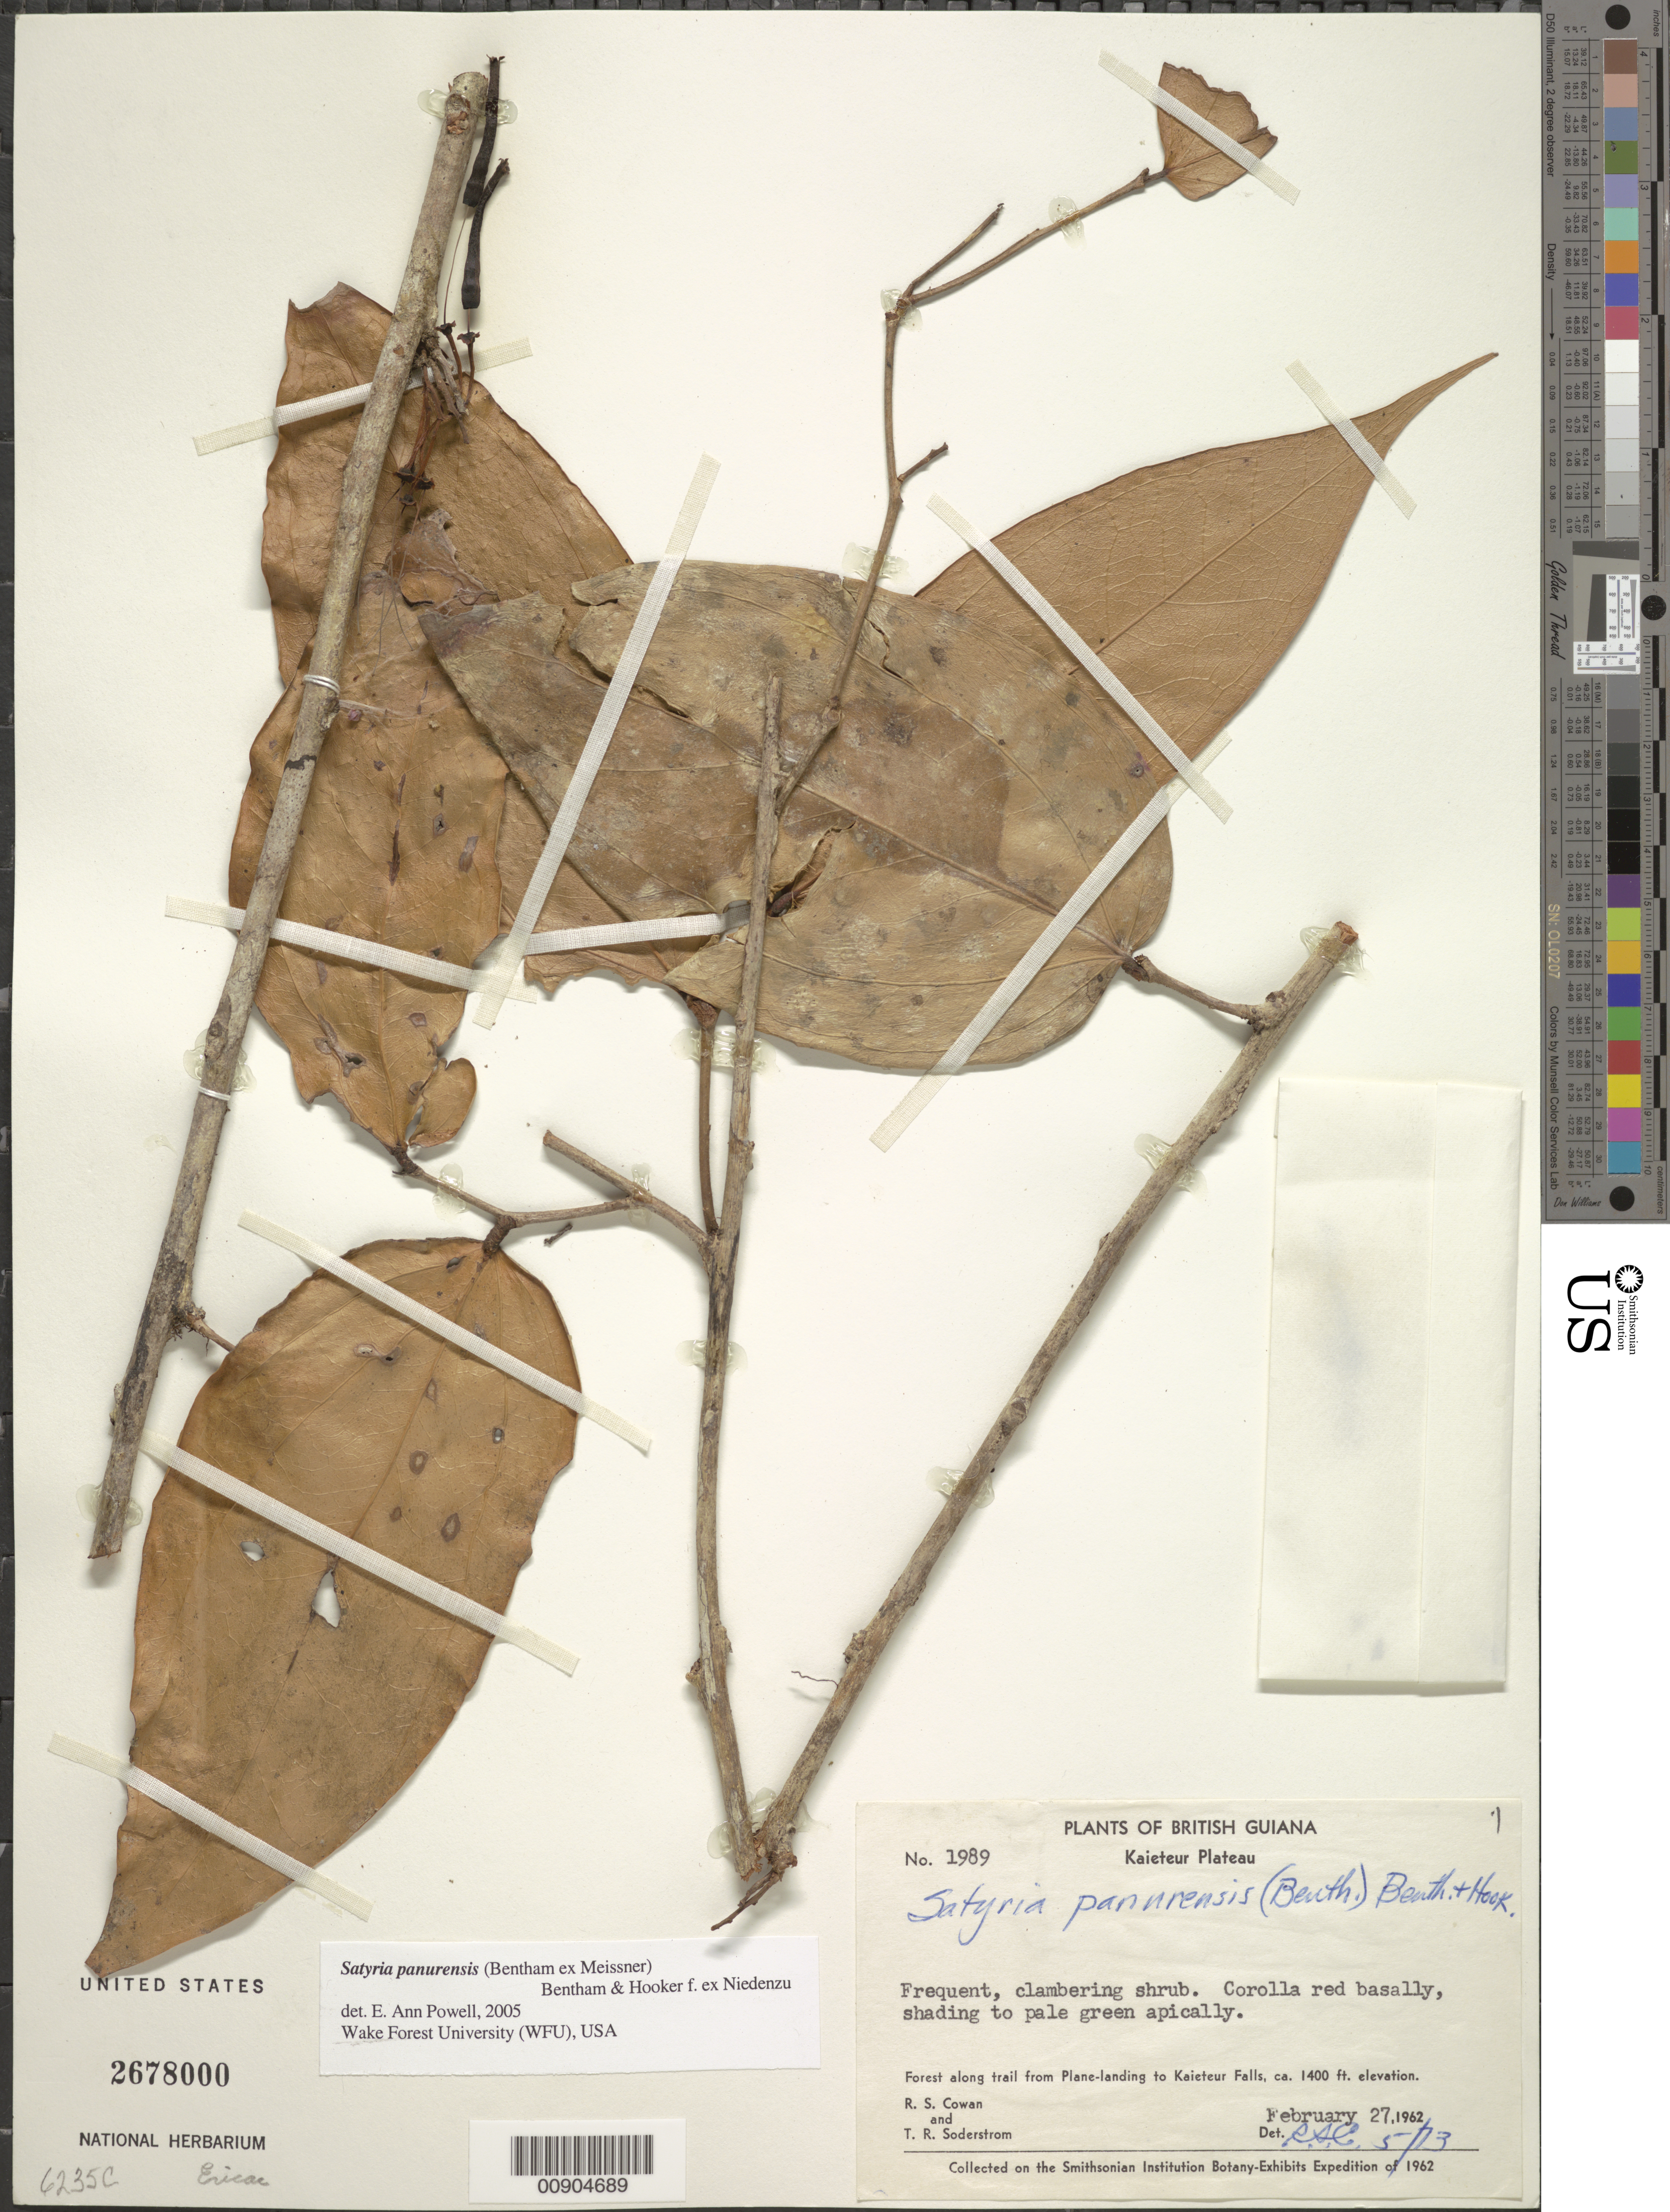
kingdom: Plantae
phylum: Tracheophyta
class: Magnoliopsida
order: Ericales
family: Ericaceae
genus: Satyria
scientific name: Satyria panurensis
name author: (Benth. ex Meisn.) Benth. & Hook. f. ex Nied.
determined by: Powell, E. A.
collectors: R. S. Cowan & T. R. Soderstrom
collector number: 1989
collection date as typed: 27-Feb-62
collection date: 1962-02-27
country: Guyana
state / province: Potaro-Siparuni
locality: Kaieteur Plateau, along trail from plane landing to Kaieteur Falls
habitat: Forest along trail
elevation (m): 427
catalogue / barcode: US 2678000